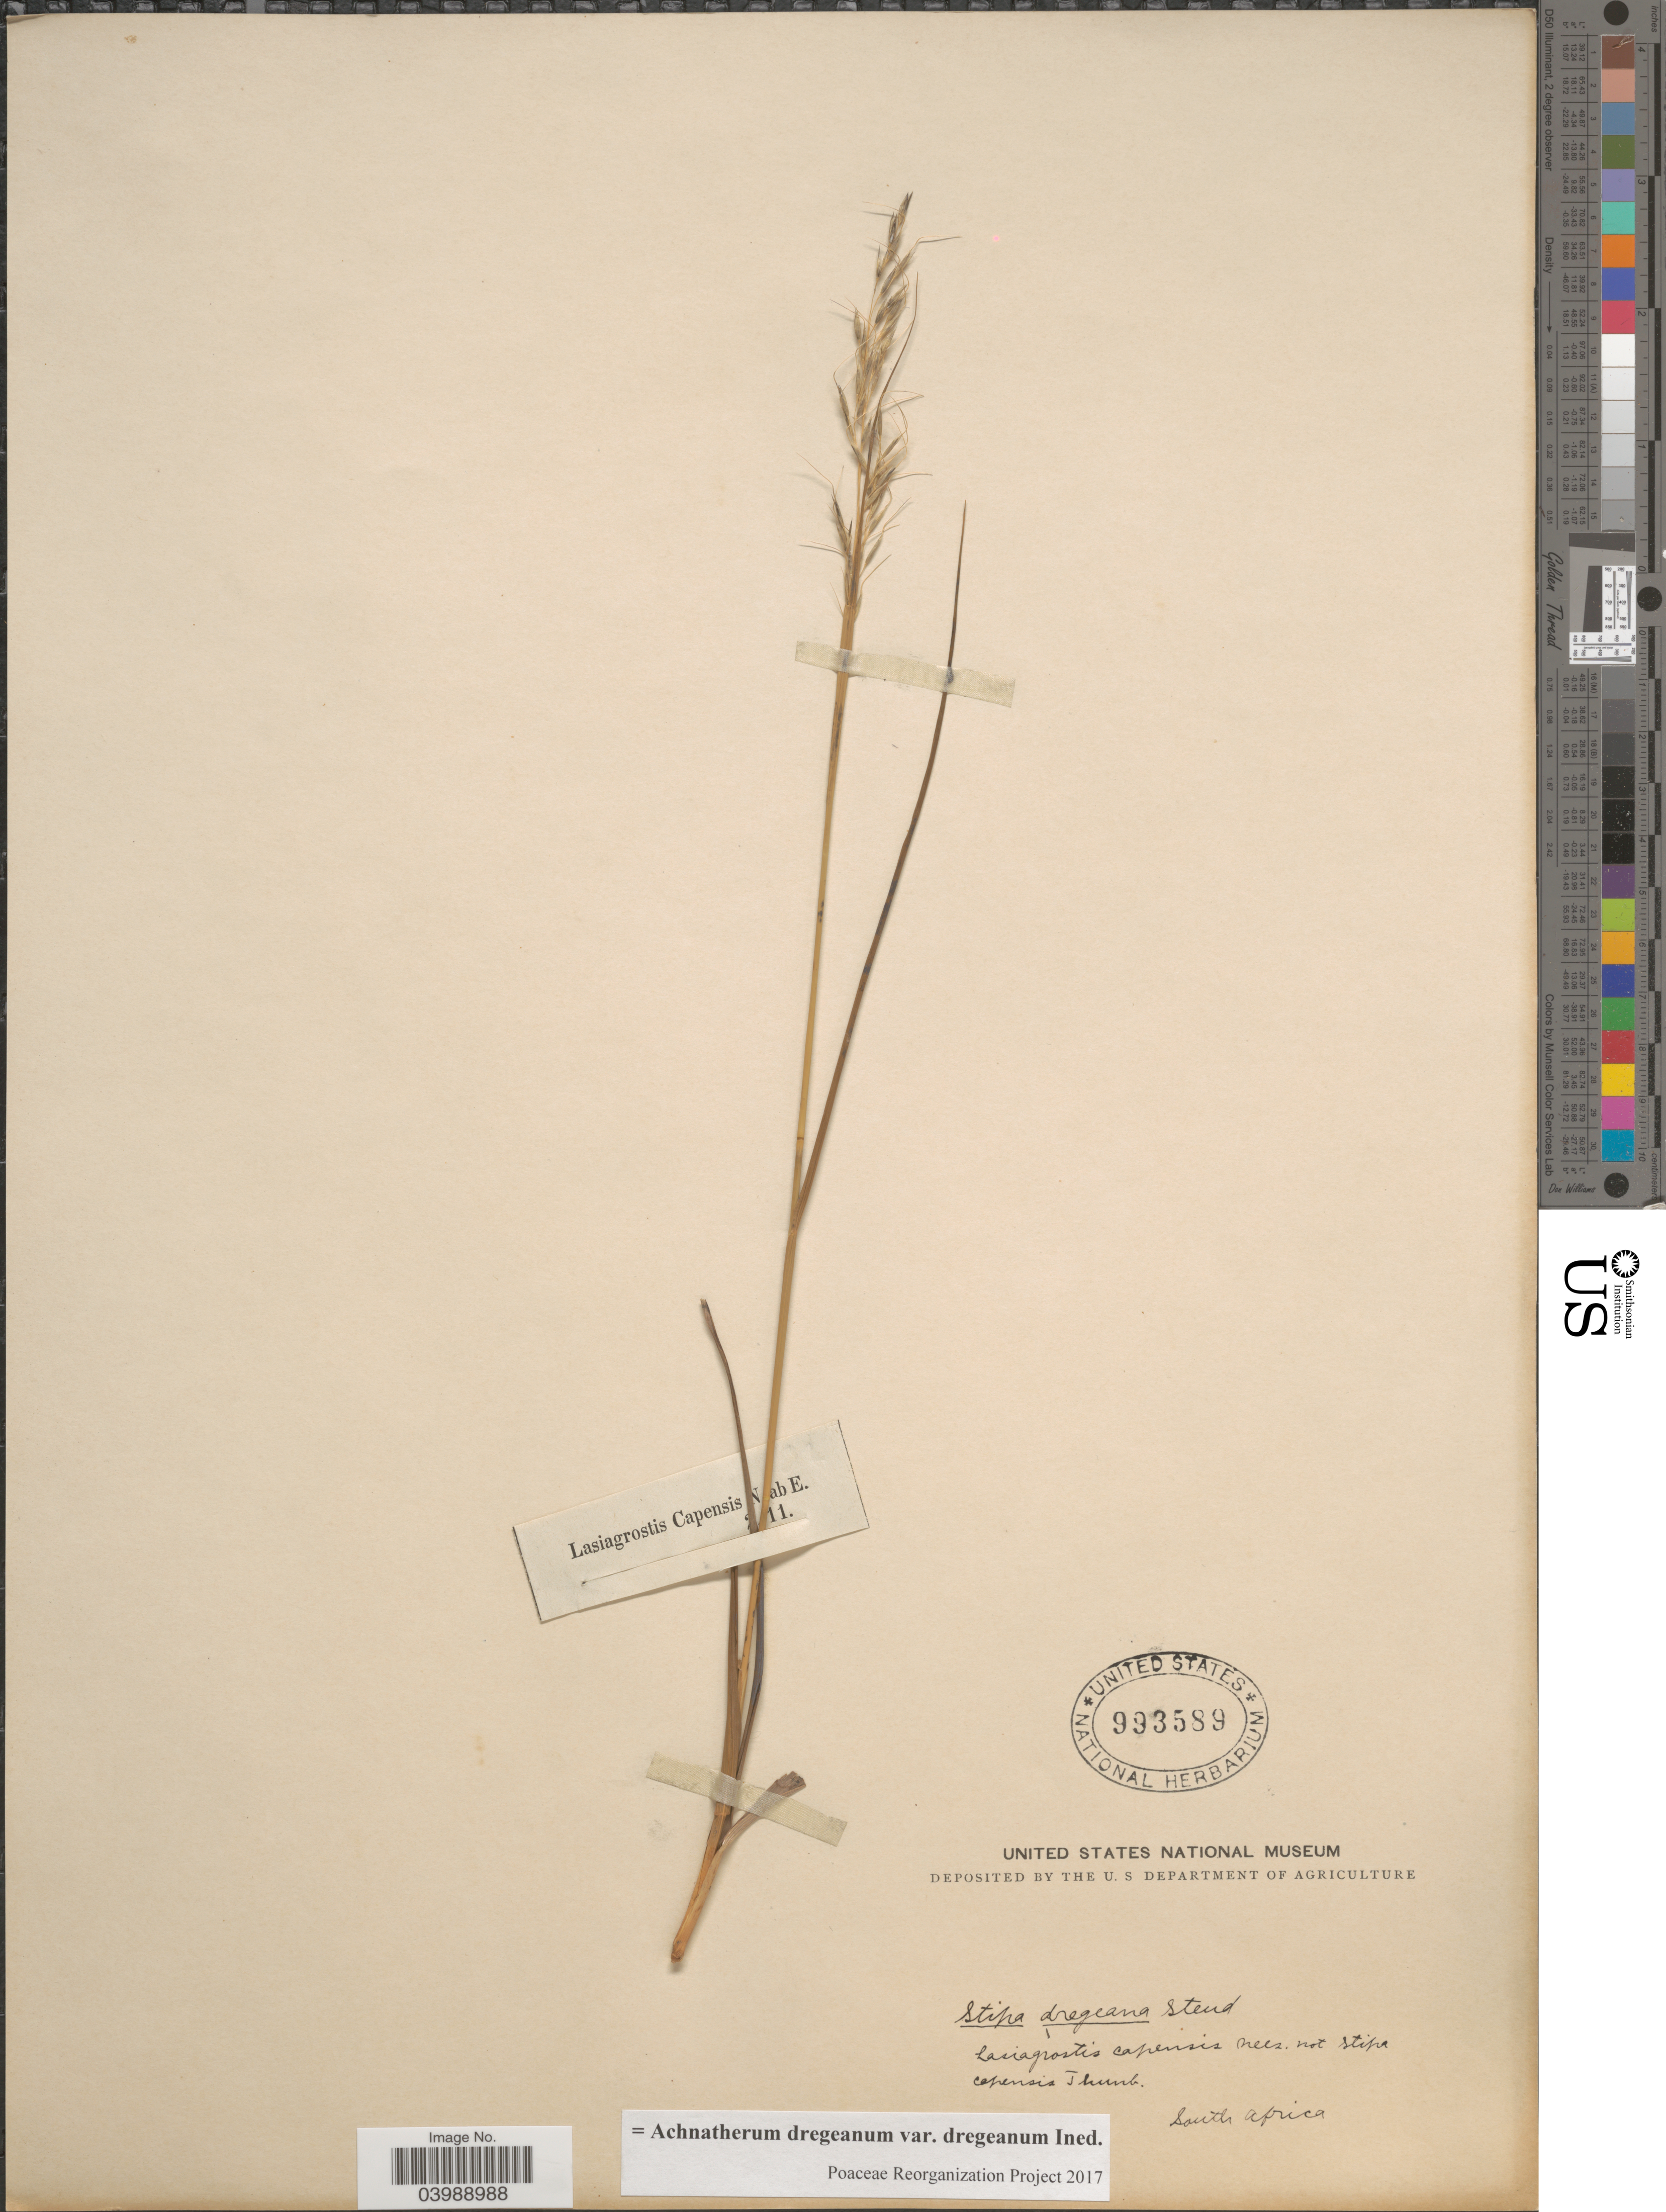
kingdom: Plantae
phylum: Tracheophyta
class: Liliopsida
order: Poales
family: Poaceae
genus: Achnatherum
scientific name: Achnatherum dregeanum var. dregeanum ined.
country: South Africa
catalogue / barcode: US 993589